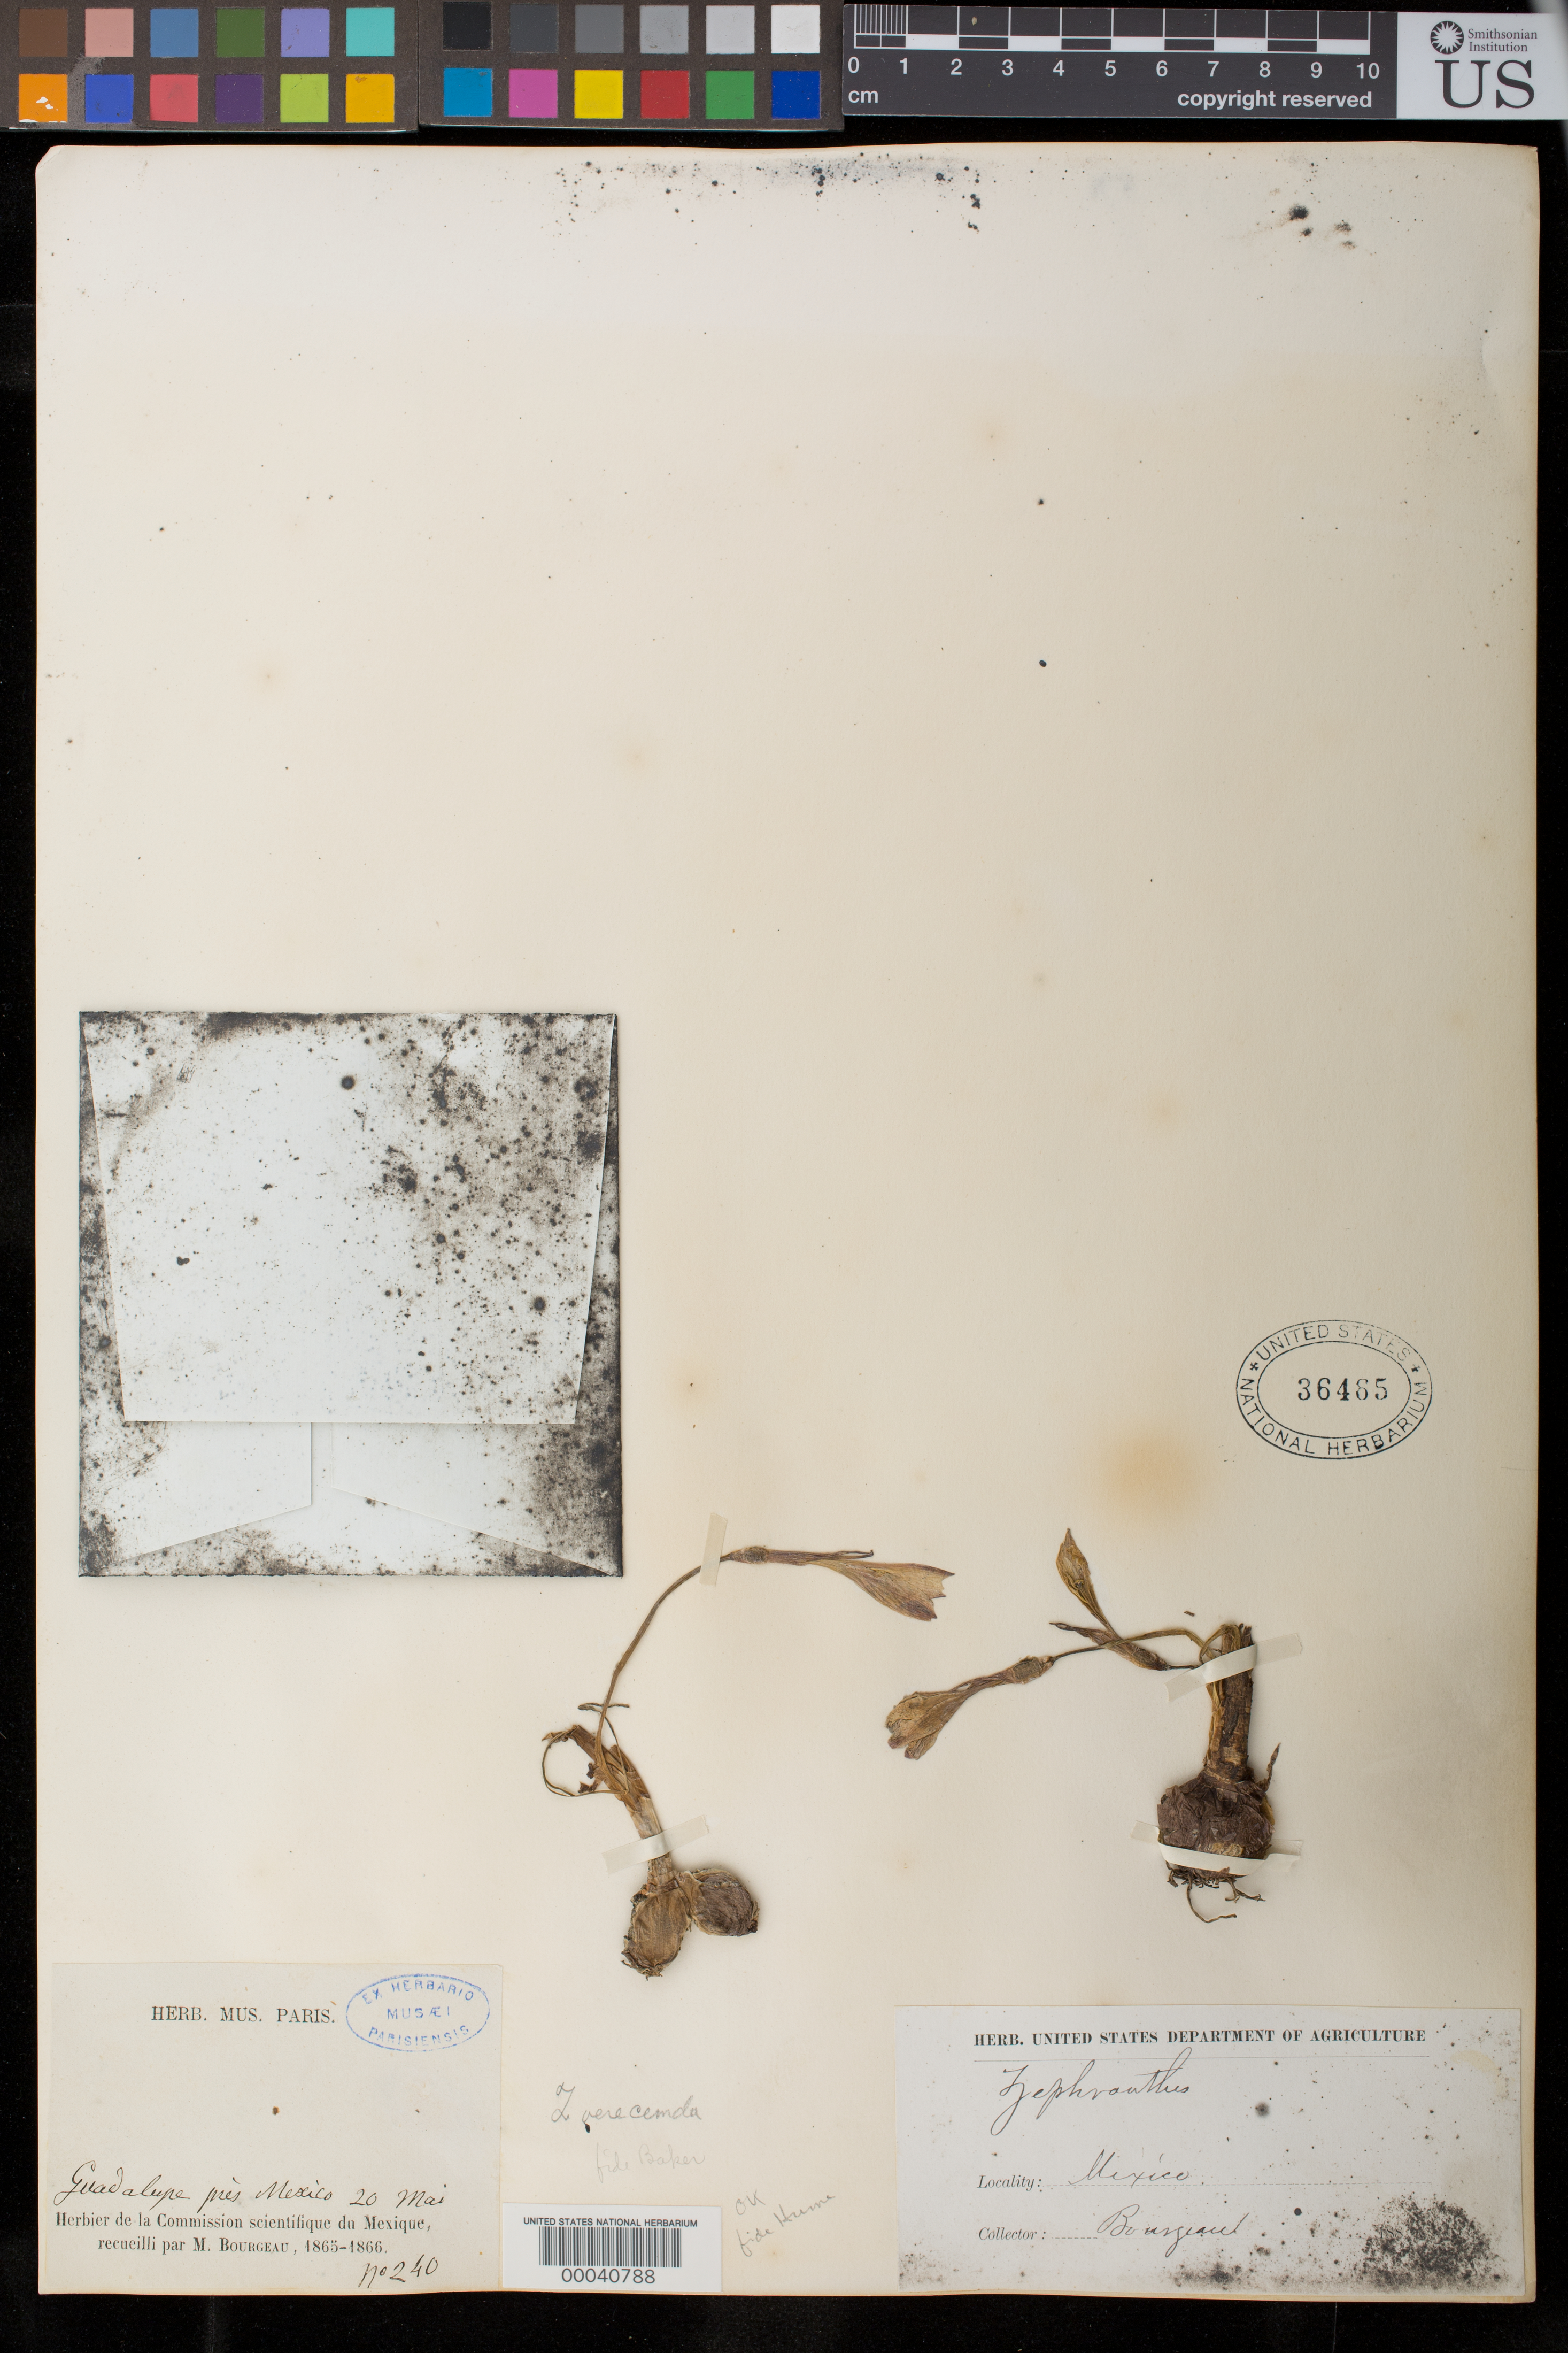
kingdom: Plantae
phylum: Tracheophyta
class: Liliopsida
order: Asparagales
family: Amaryllidaceae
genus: Zephyranthes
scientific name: Zephyranthes minuta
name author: (Kunth) D. Dietr.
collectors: E. Bourgeau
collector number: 240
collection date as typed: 20 May 1865 or 20 May 1866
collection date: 1865-05-20 or 1866-05-20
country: Mexico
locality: Guadalupe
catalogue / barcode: US 36465